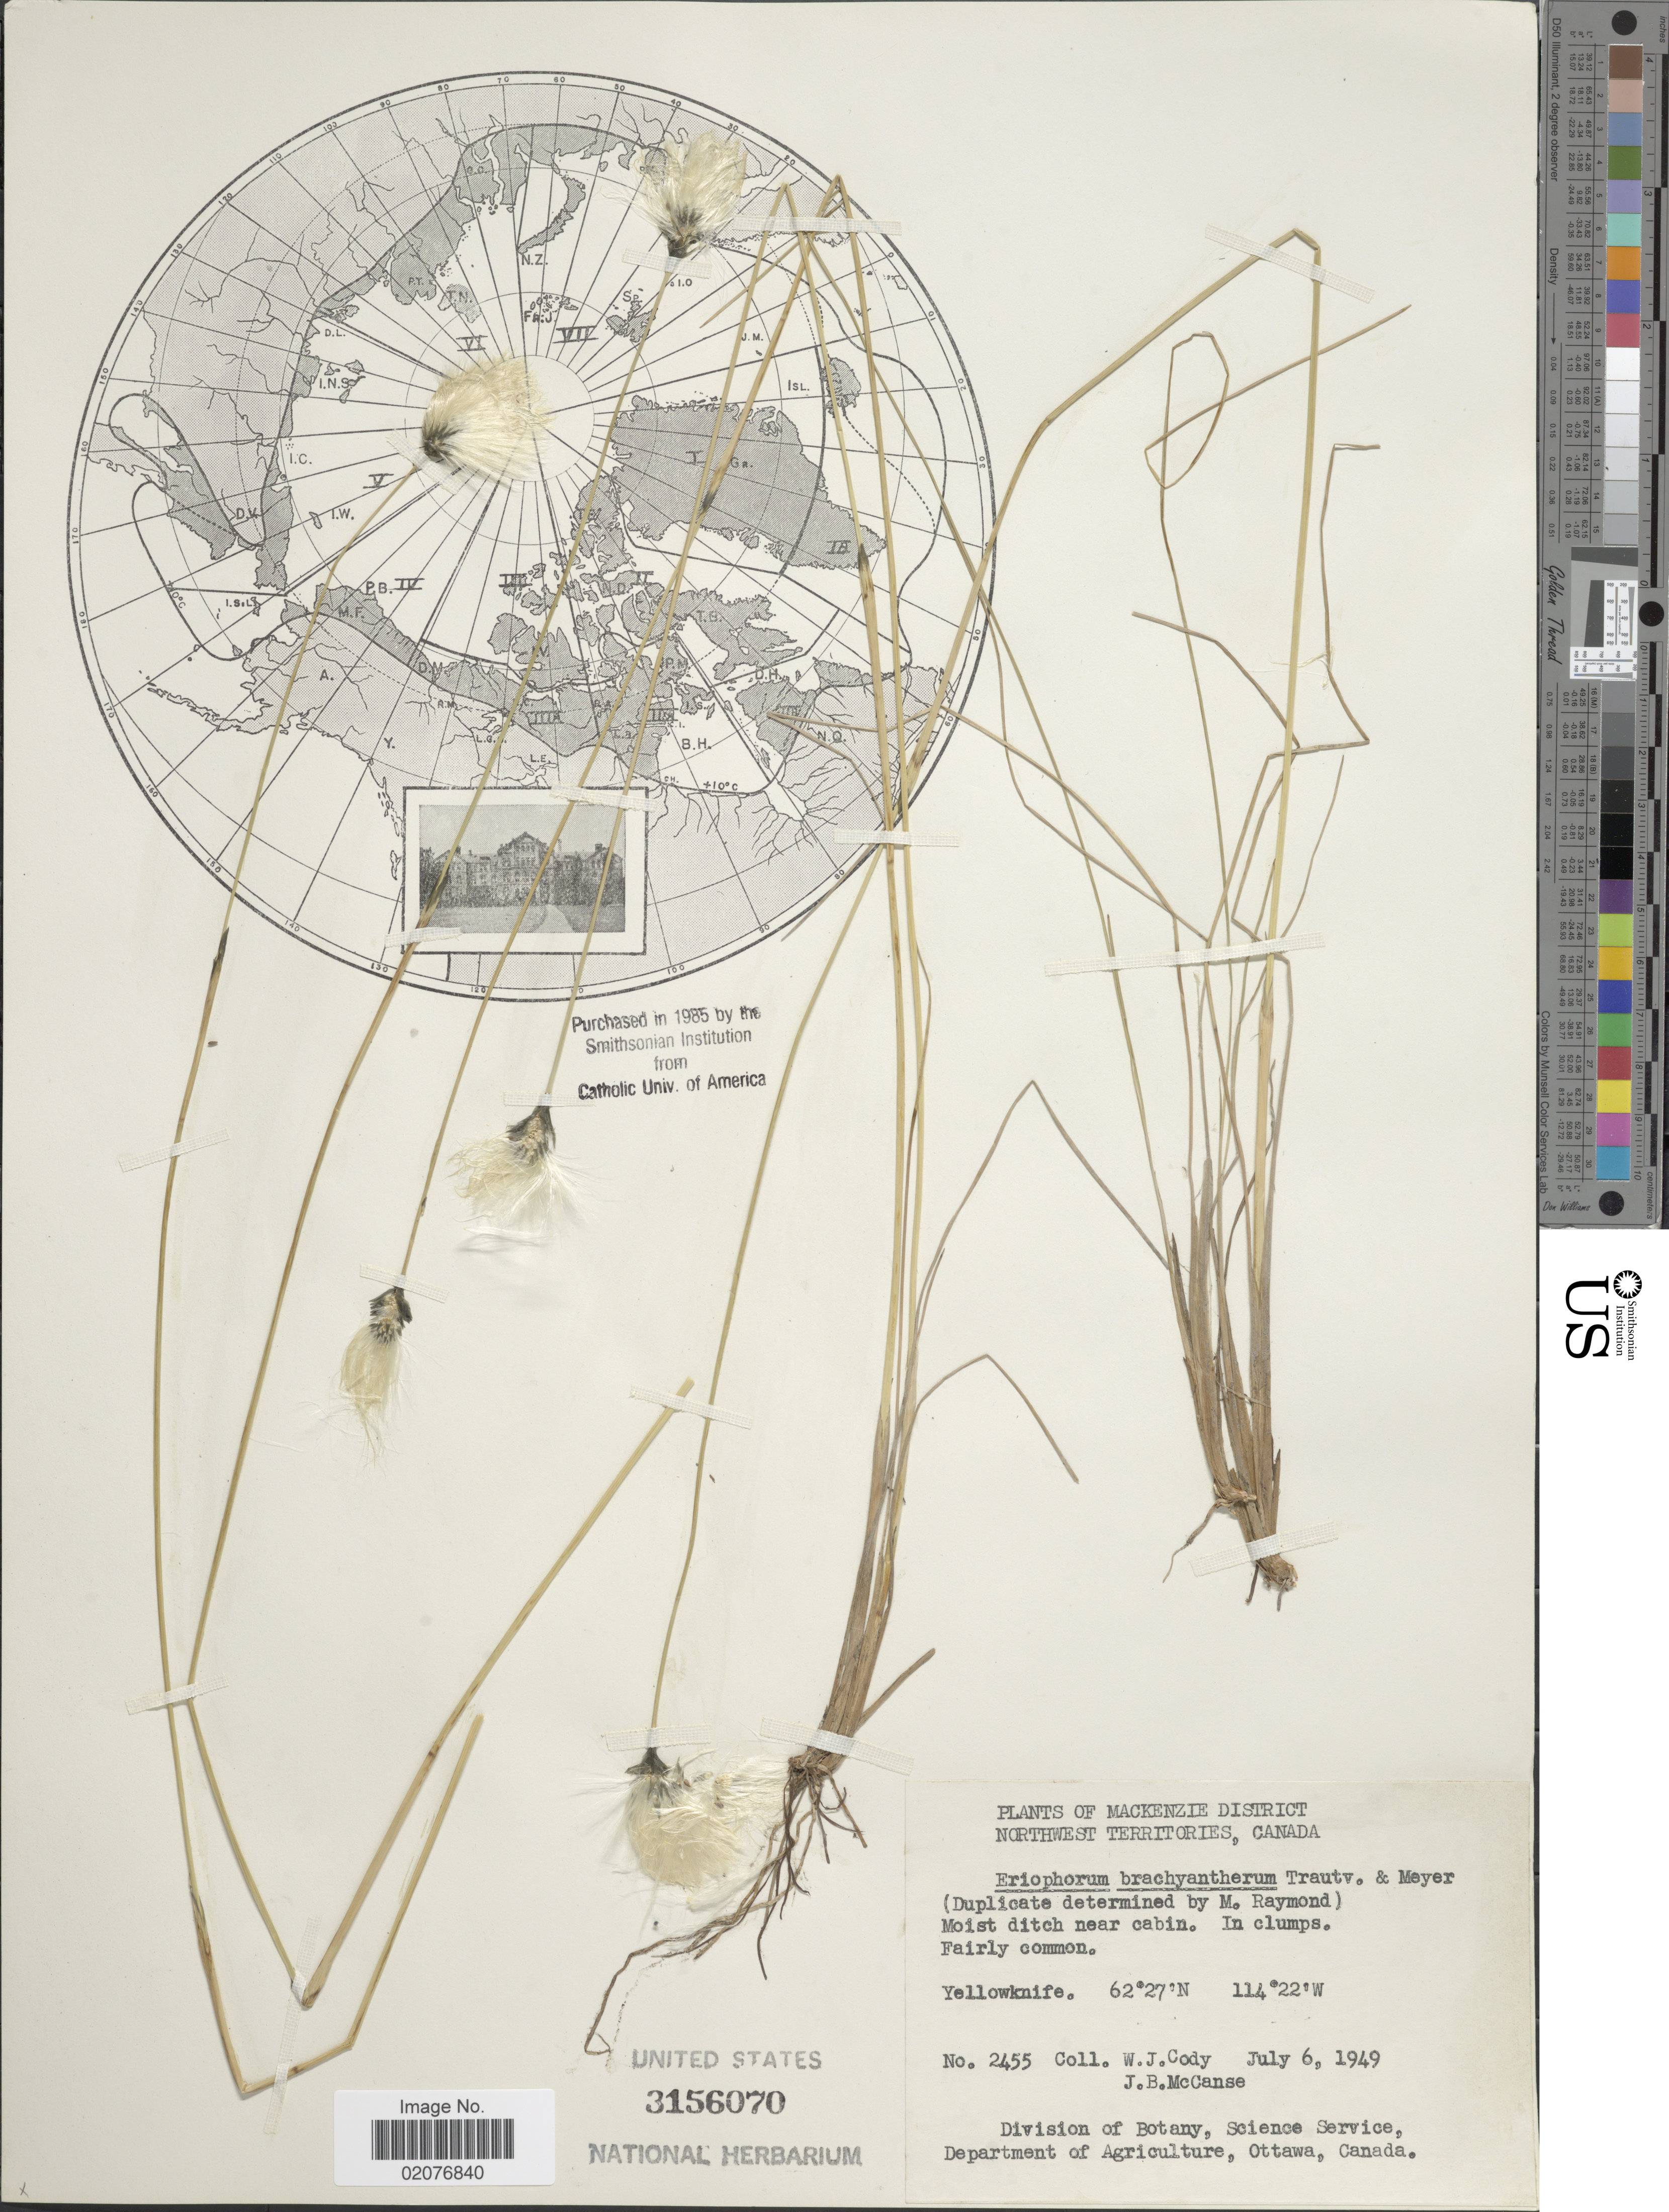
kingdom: Plantae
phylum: Tracheophyta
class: Liliopsida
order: Poales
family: Cyperaceae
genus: Eriophorum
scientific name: Eriophorum brachyantherum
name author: Trautv. & C.A. Mey.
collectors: W. Cody & J. McCanse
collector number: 2455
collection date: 1949-07-06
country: Canada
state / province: Northwest Territories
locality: Mackenzie District, Yellowknife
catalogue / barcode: US 3156070